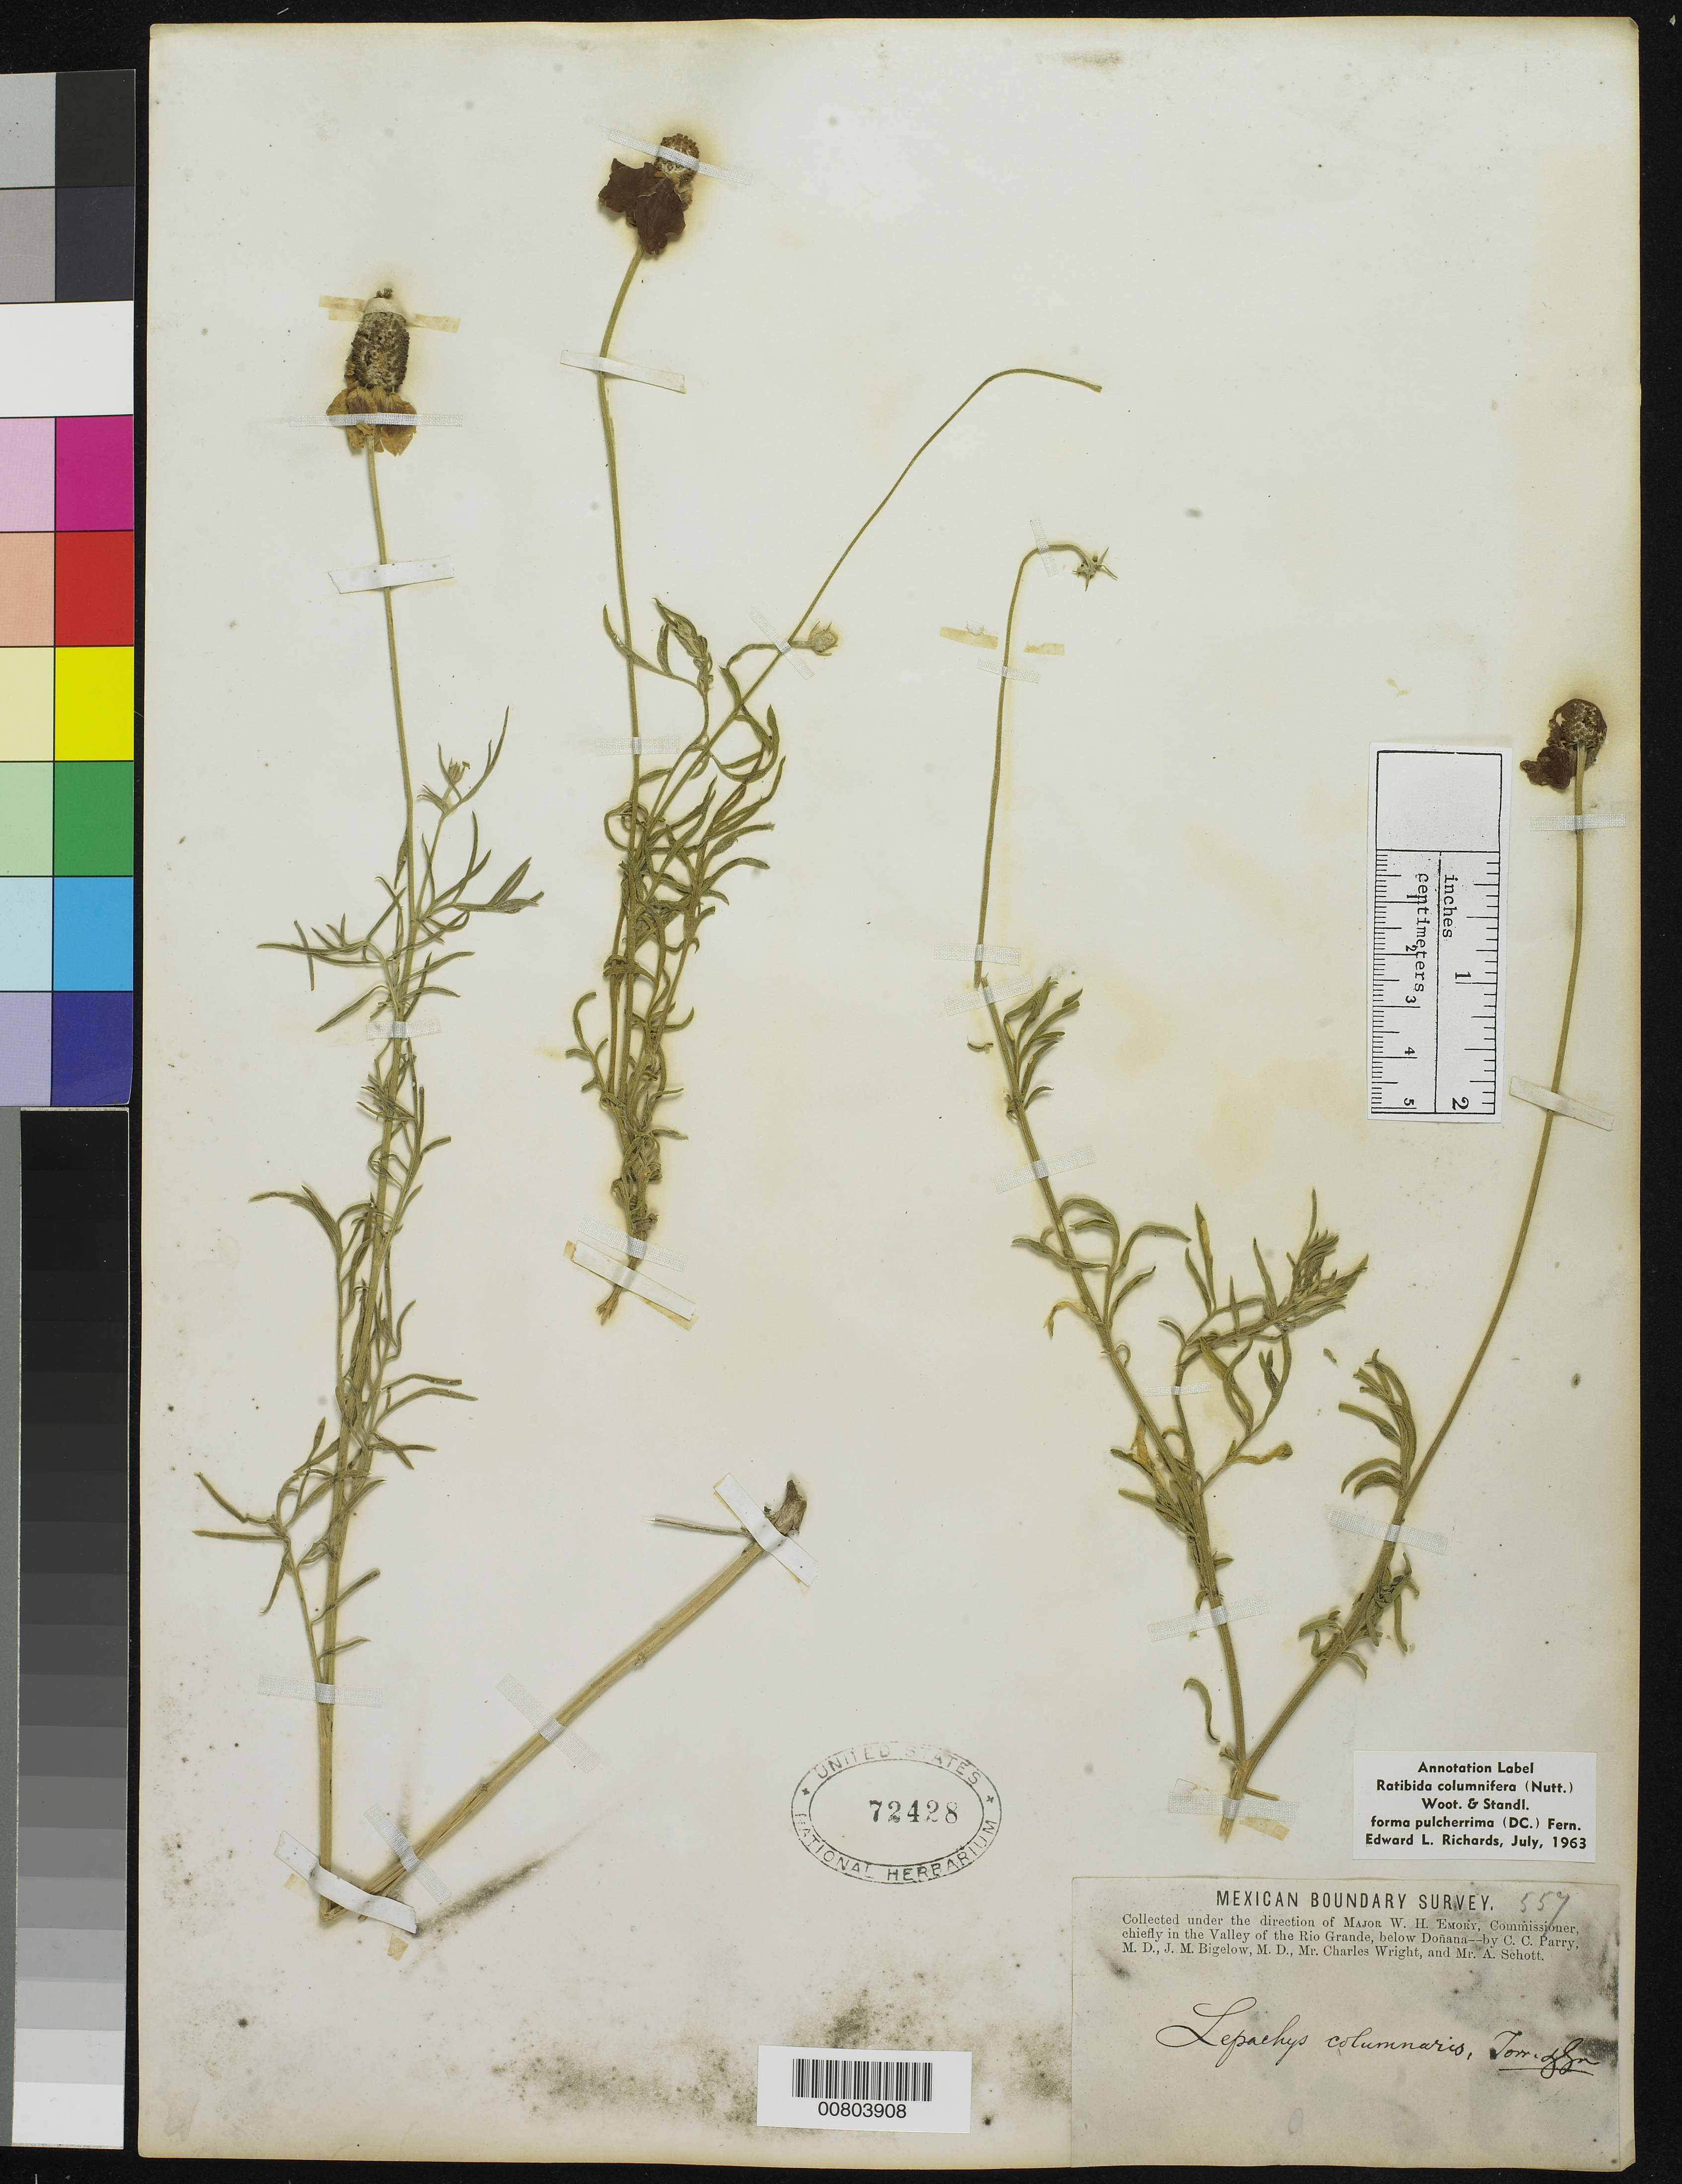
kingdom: Plantae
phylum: Tracheophyta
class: Magnoliopsida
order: Asterales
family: Asteraceae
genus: Ratibida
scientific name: Ratibida columnaris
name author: (Pursh) D. Don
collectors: C. C. Parry, J. M. Bigelow, C. Wright & A. C. V. Schott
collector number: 557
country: United States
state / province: New Mexico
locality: Valley of the Rio Grande, below Doñana, New Mexico.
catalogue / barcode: US 72428